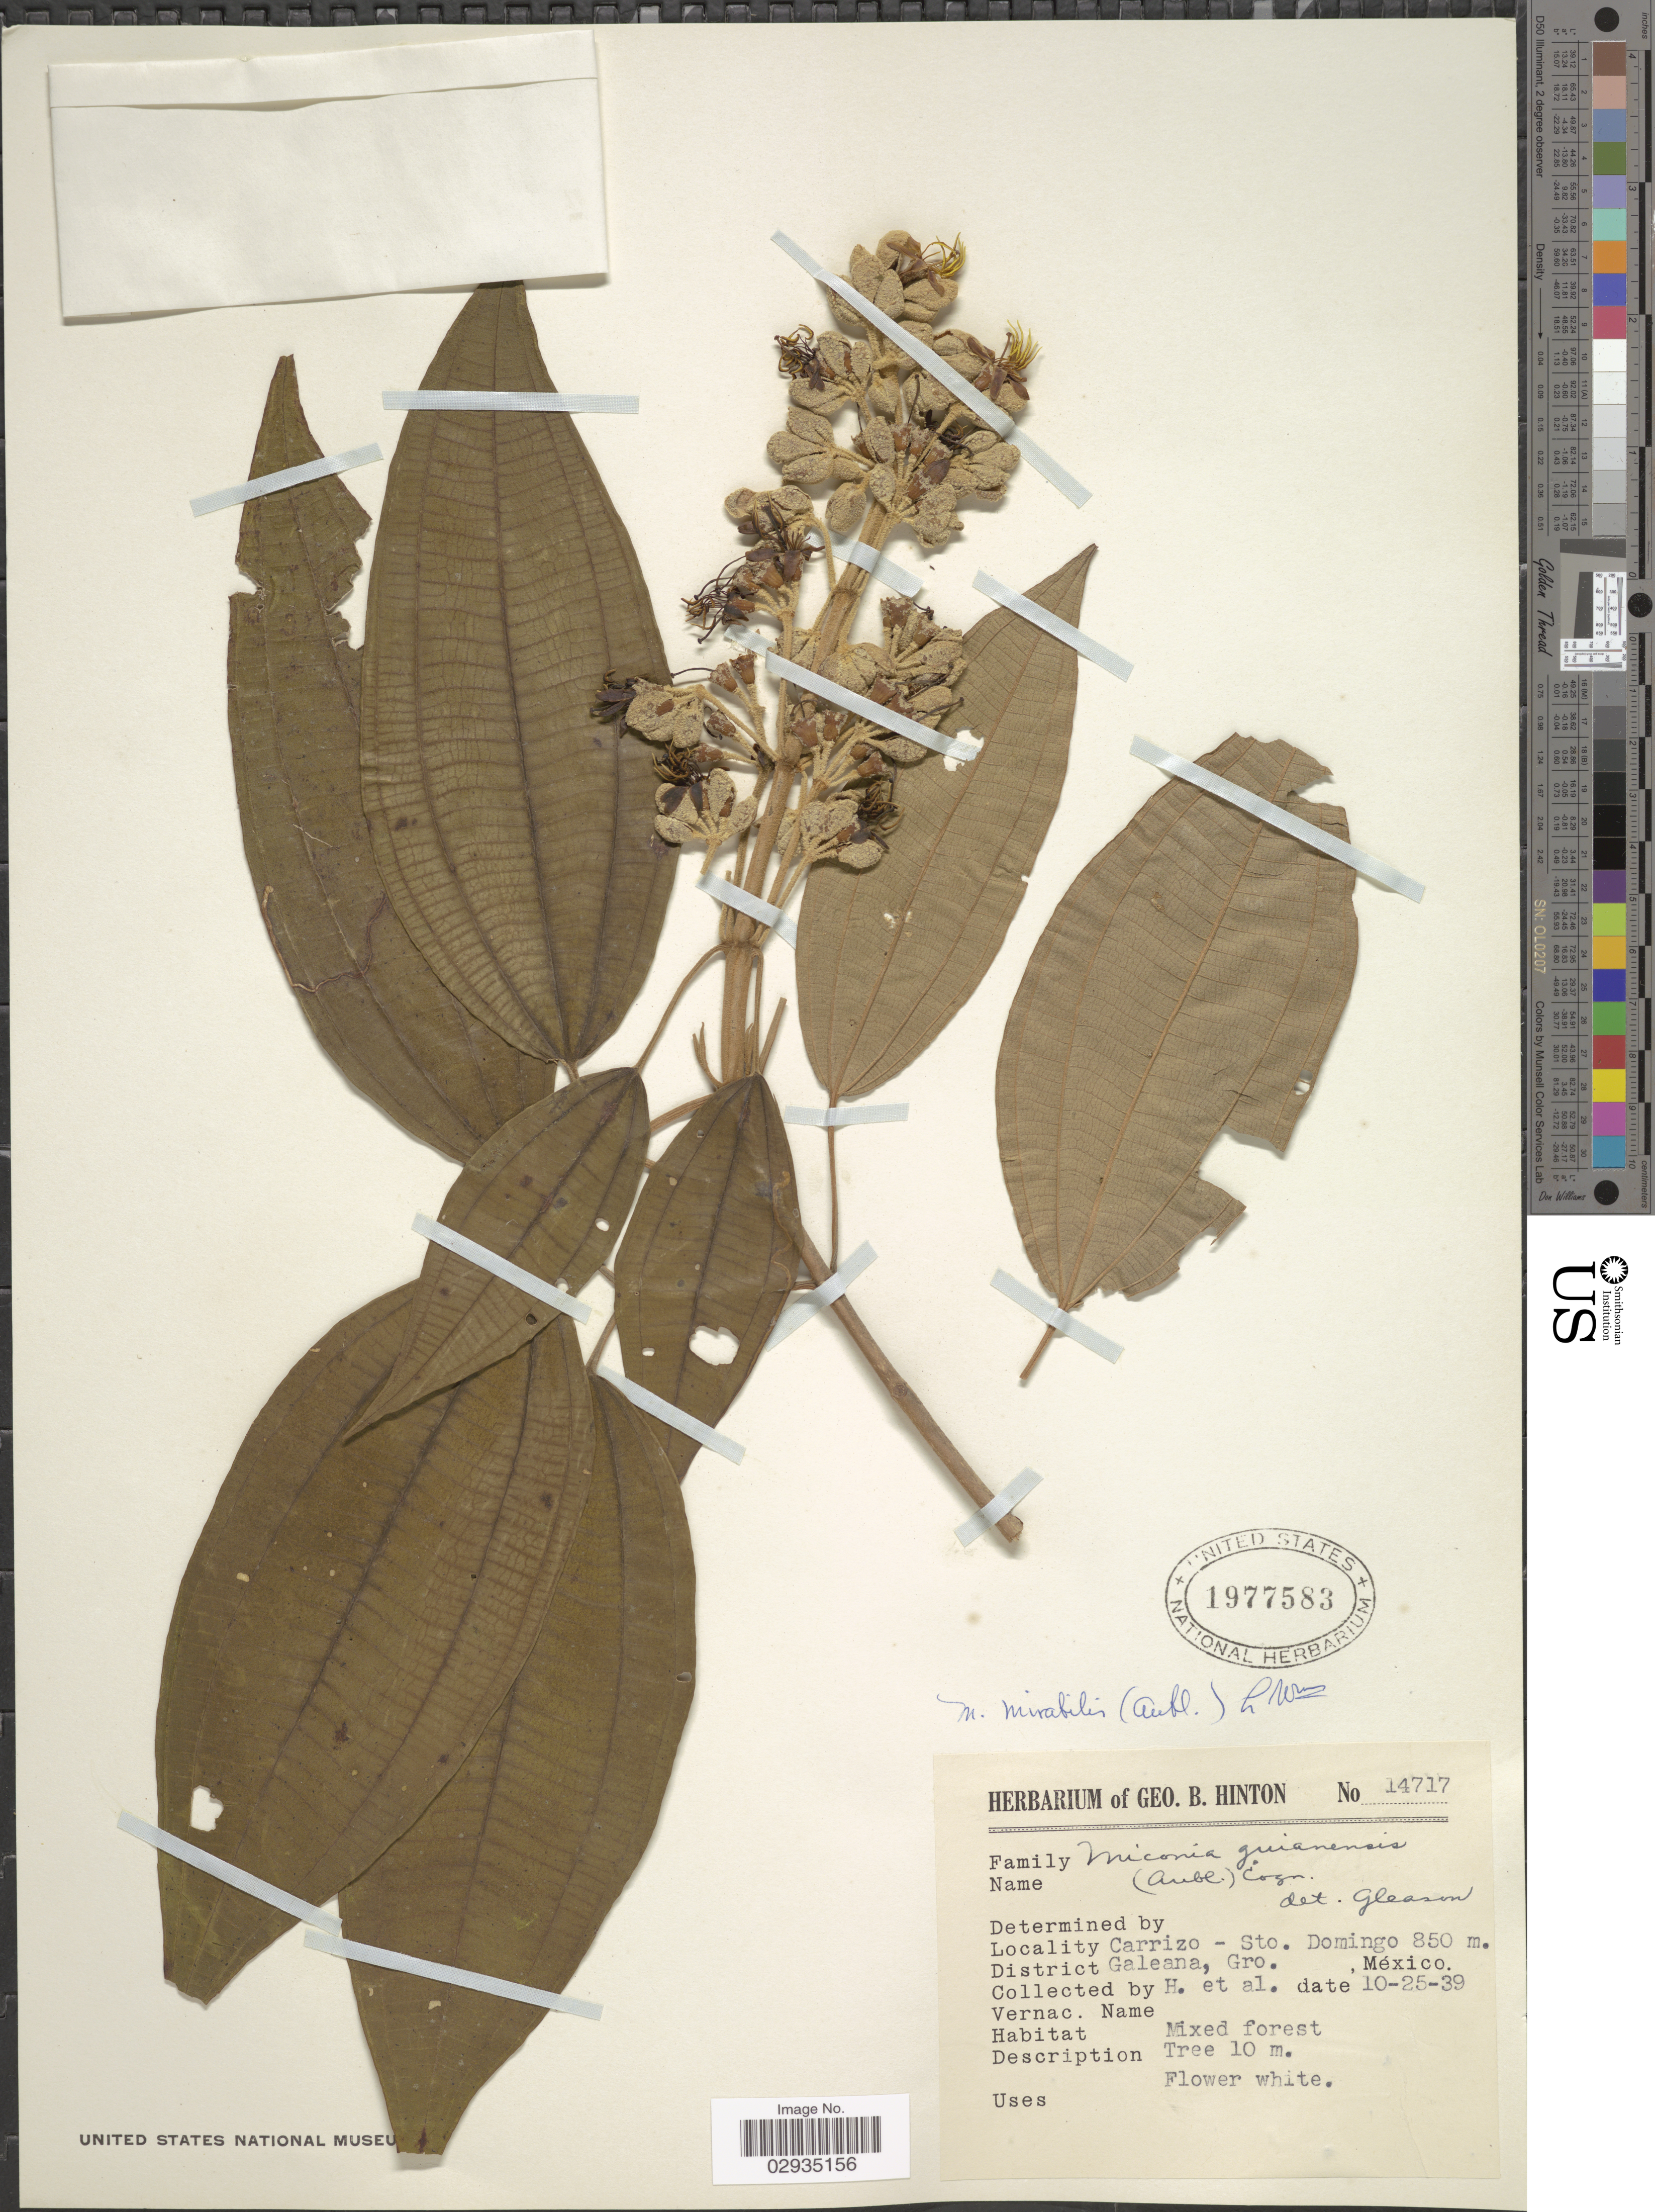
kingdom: Plantae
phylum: Tracheophyta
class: Magnoliopsida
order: Myrtales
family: Melastomataceae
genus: Miconia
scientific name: Miconia mirabilis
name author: (Aubl.) L.O. Williams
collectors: G. B. Hinton & et al.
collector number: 14717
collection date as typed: Transcribed d/m/y: 25/10/39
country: Mexico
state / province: Guerrero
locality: Carrizo-Sto. Domingo. District Galeana.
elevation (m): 850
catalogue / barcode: US 1977583